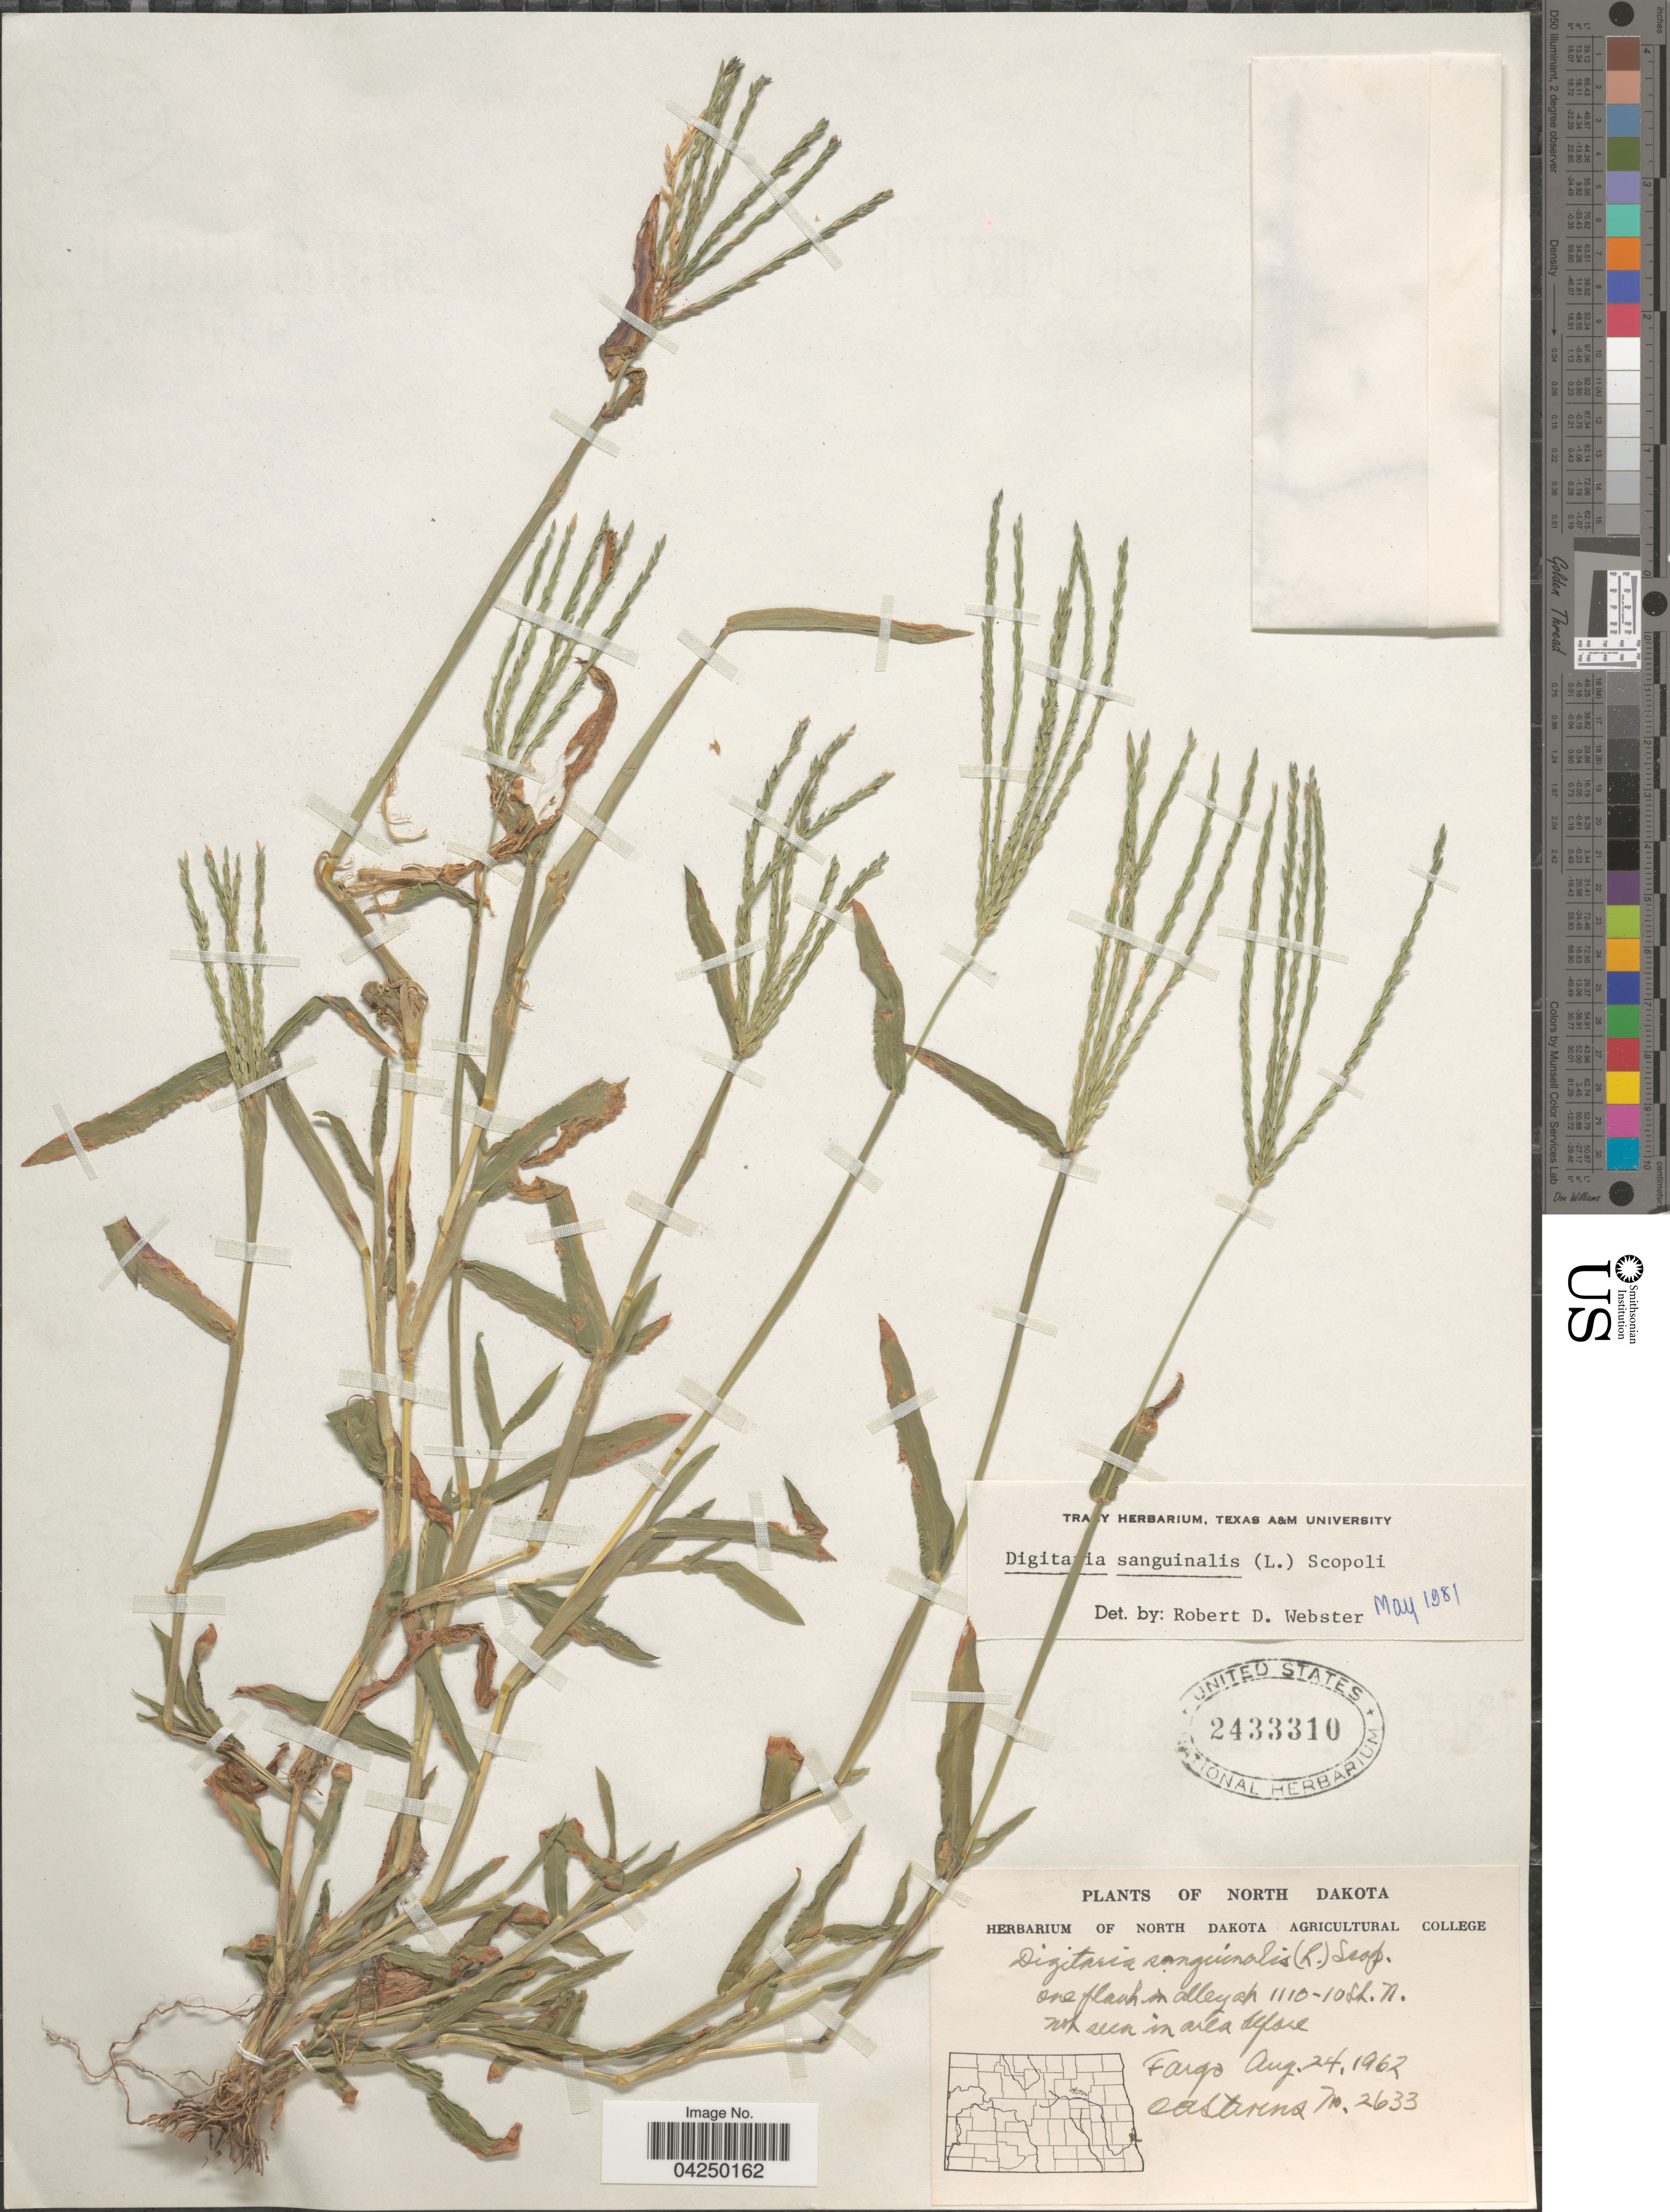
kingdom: Plantae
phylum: Tracheophyta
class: Liliopsida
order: Poales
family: Poaceae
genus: Digitaria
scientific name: Digitaria sanguinalis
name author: (L.) Scop.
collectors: O. A. Stevens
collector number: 2633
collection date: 1962-08-24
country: United States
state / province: North Dakota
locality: Fargo.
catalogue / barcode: US 2433310